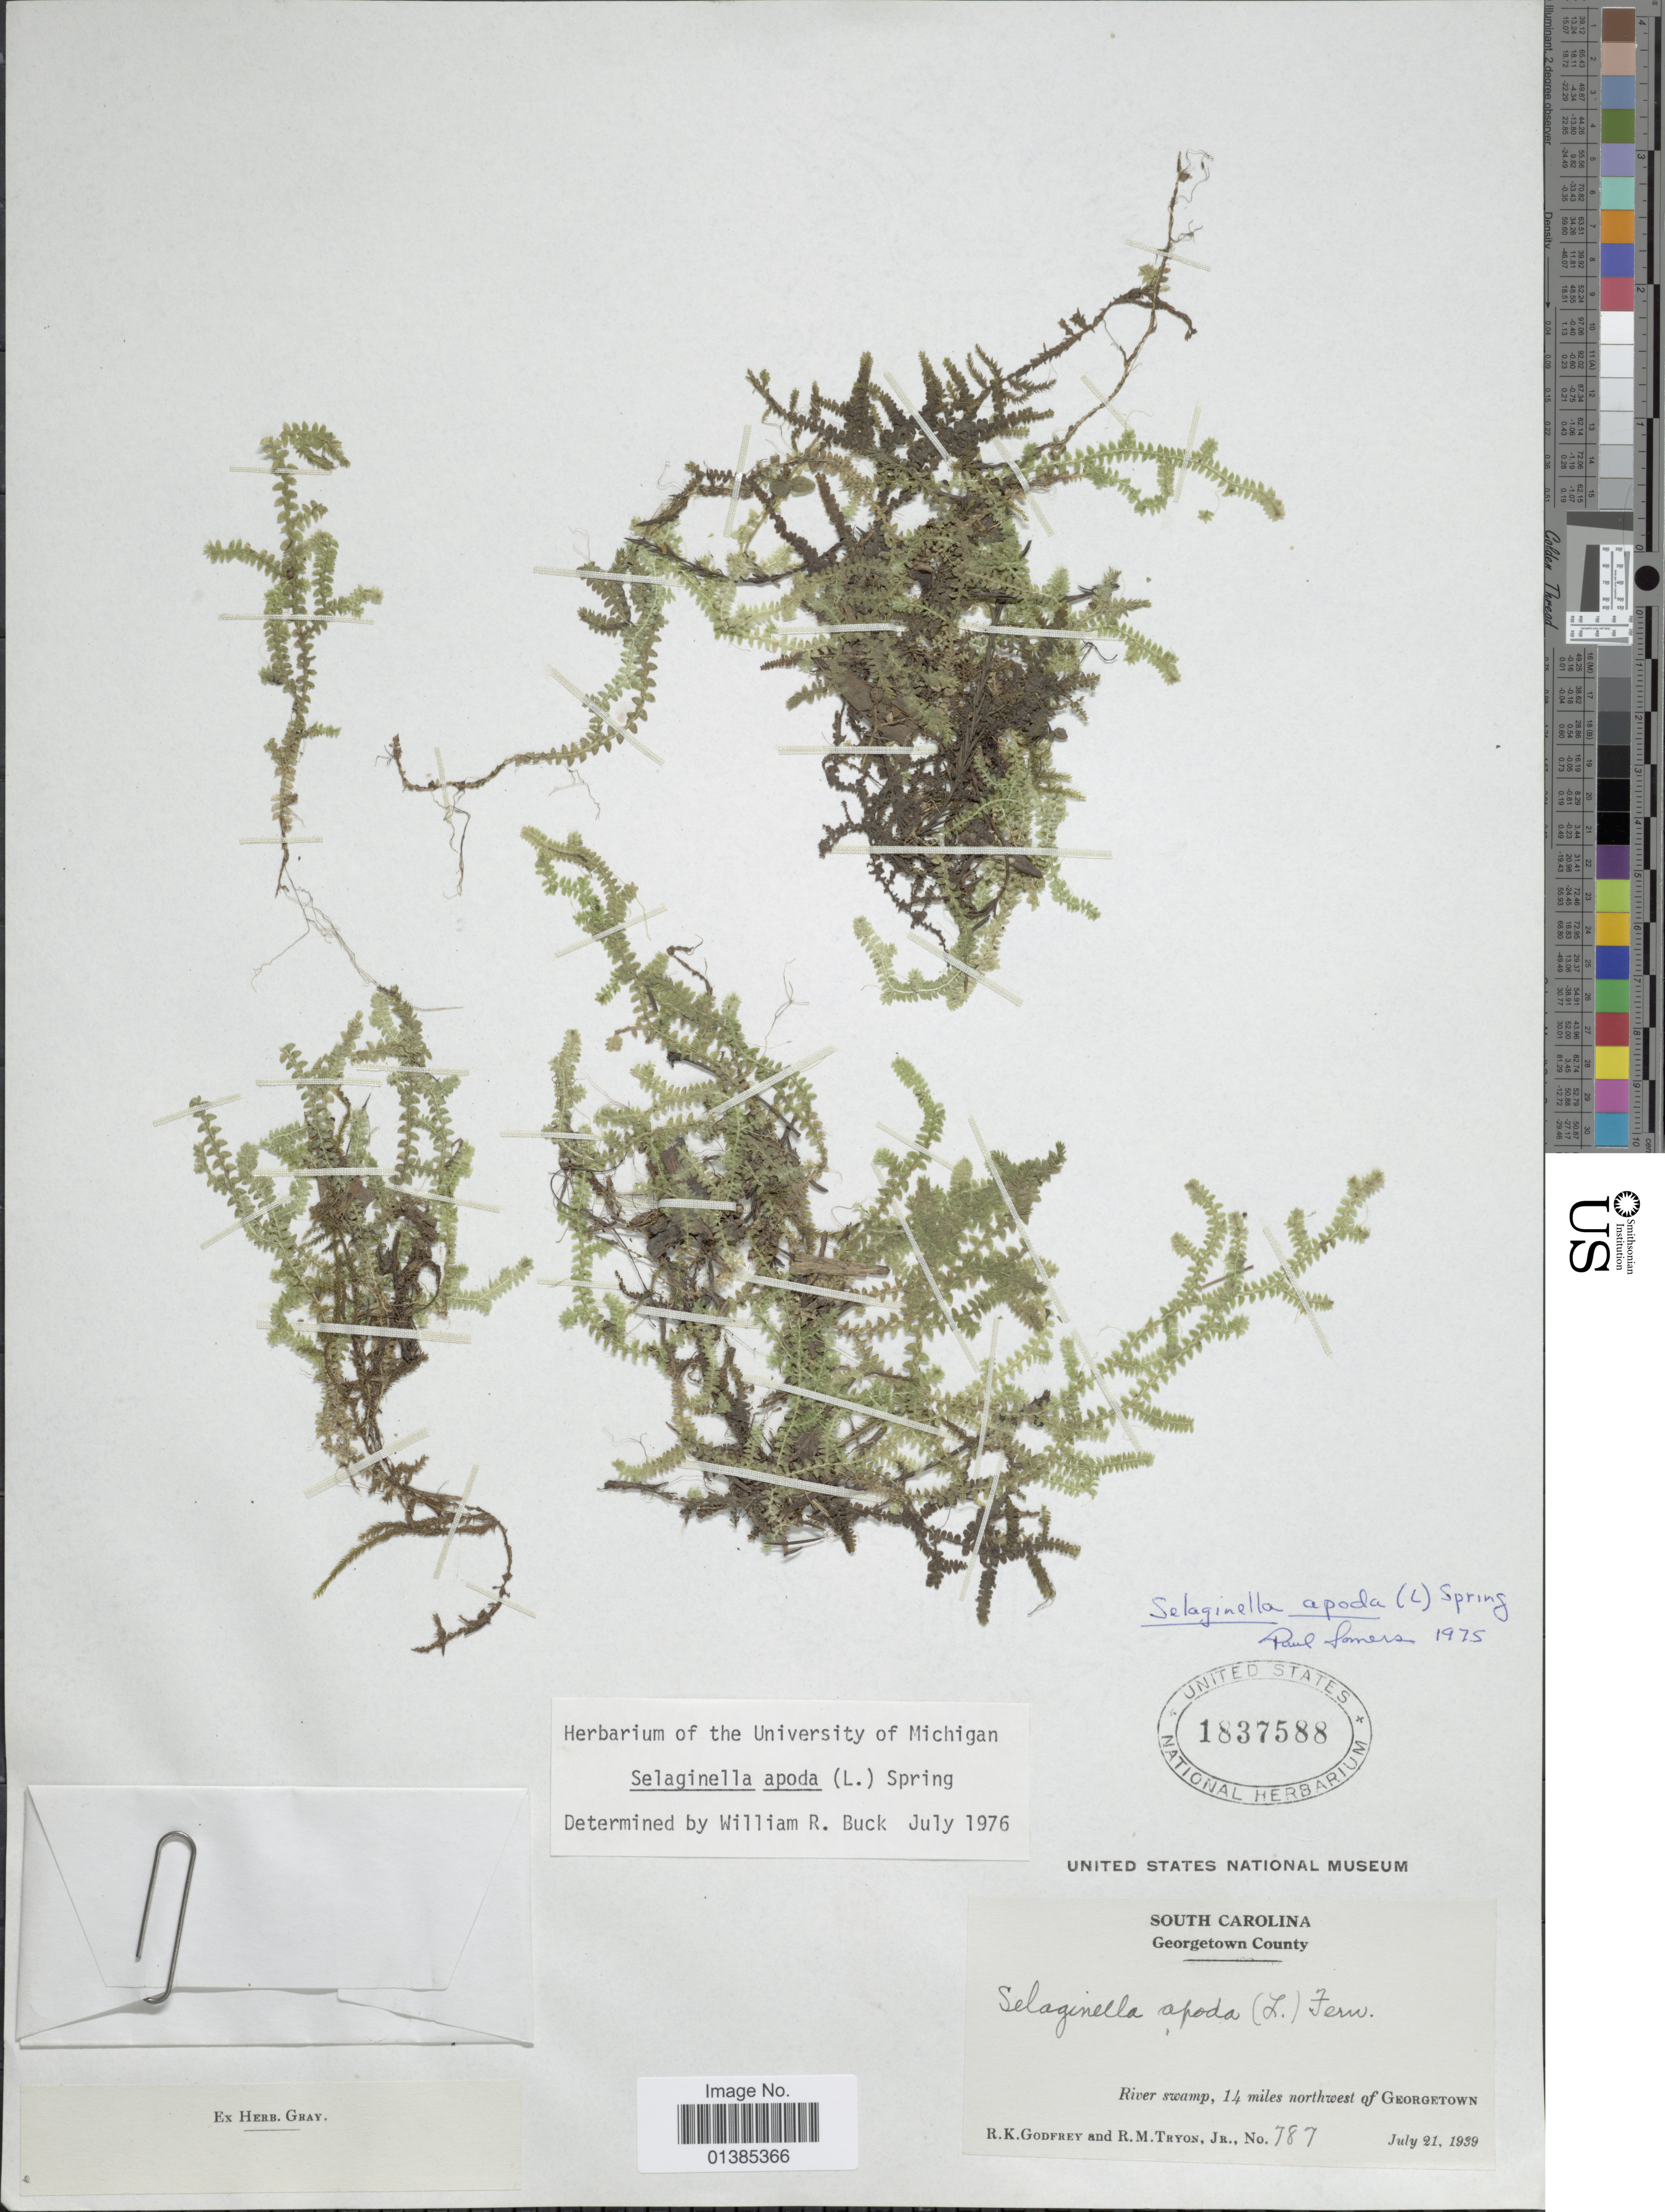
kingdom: Plantae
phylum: Tracheophyta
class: Lycopodiopsida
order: Selaginellales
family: Selaginellaceae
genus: Selaginella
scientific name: Selaginella apus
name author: Spring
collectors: R. K. Godfrey & R. M. Tryon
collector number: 787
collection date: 1939-07-21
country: United States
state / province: South Carolina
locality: Georgetown County. River swamp, 14 miles northwest of Georgetown.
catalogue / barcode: US 1837588